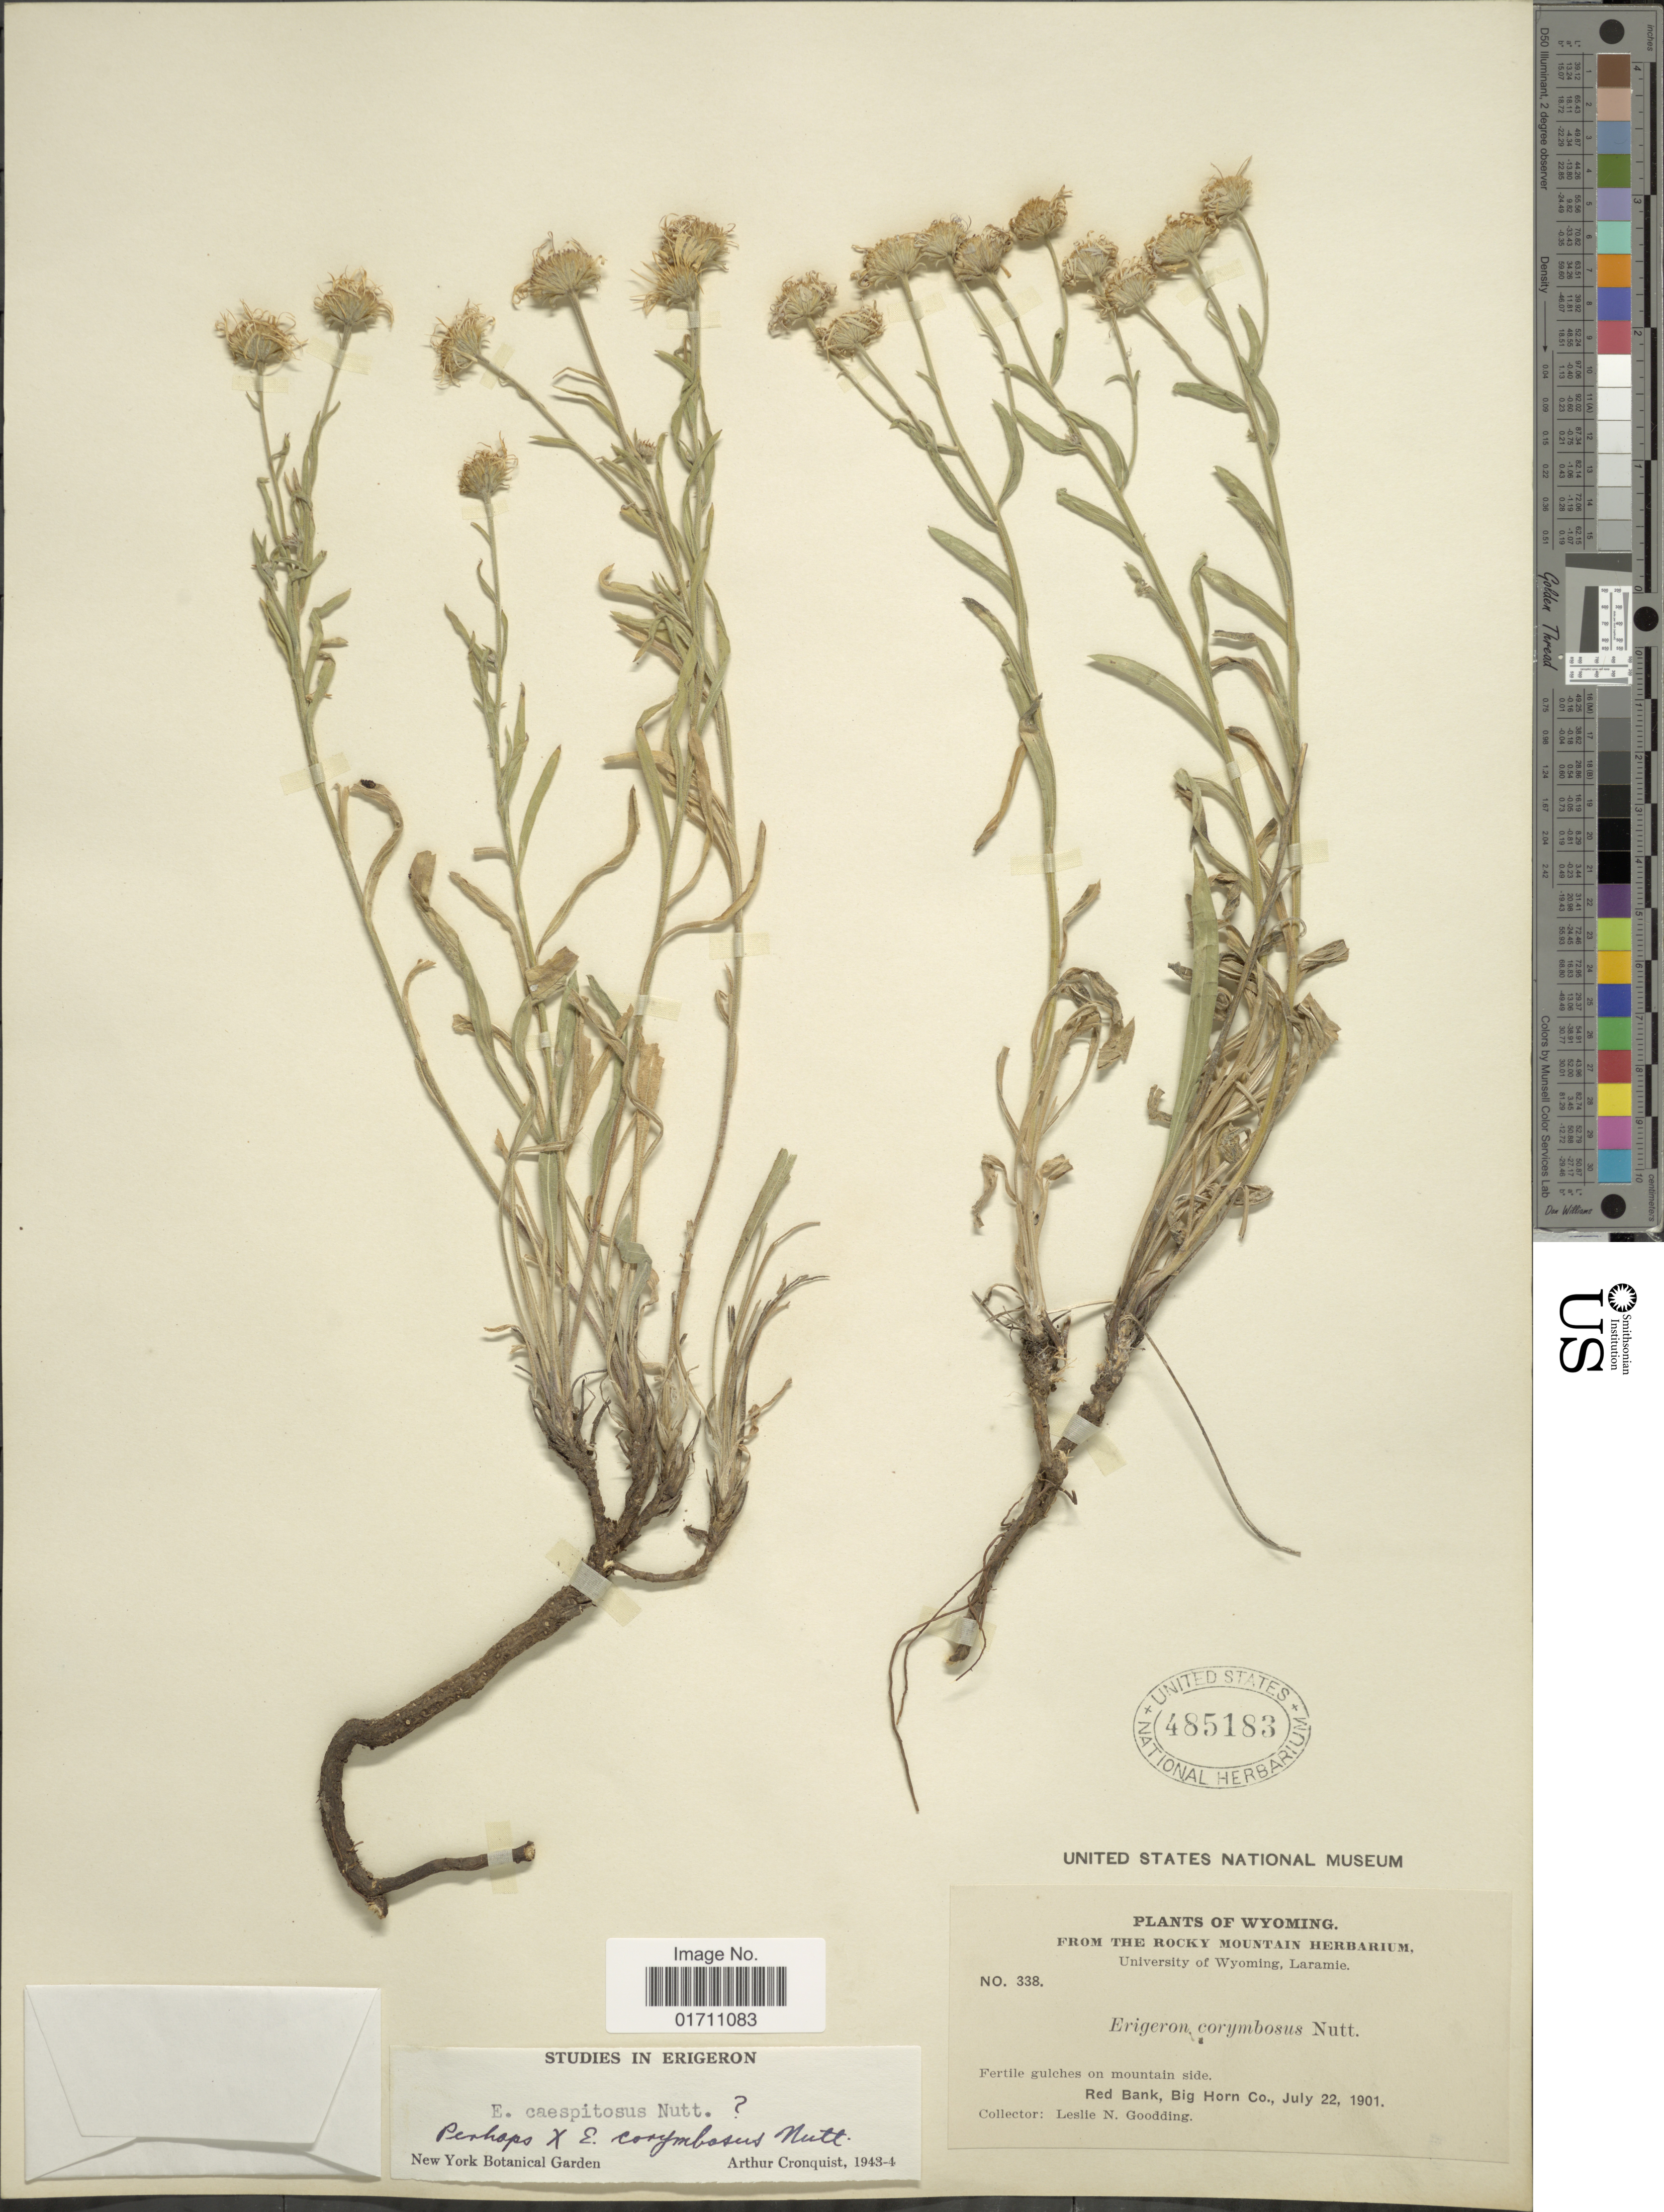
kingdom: Plantae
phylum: Tracheophyta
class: Magnoliopsida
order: Asterales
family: Asteraceae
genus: Erigeron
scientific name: Erigeron caespitosus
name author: Nutt.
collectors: L. N. Goodding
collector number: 338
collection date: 1901-07-22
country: United States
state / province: Wyoming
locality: Fertile gulches on mountains side. Red Bank, Big Horn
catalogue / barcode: US 485183